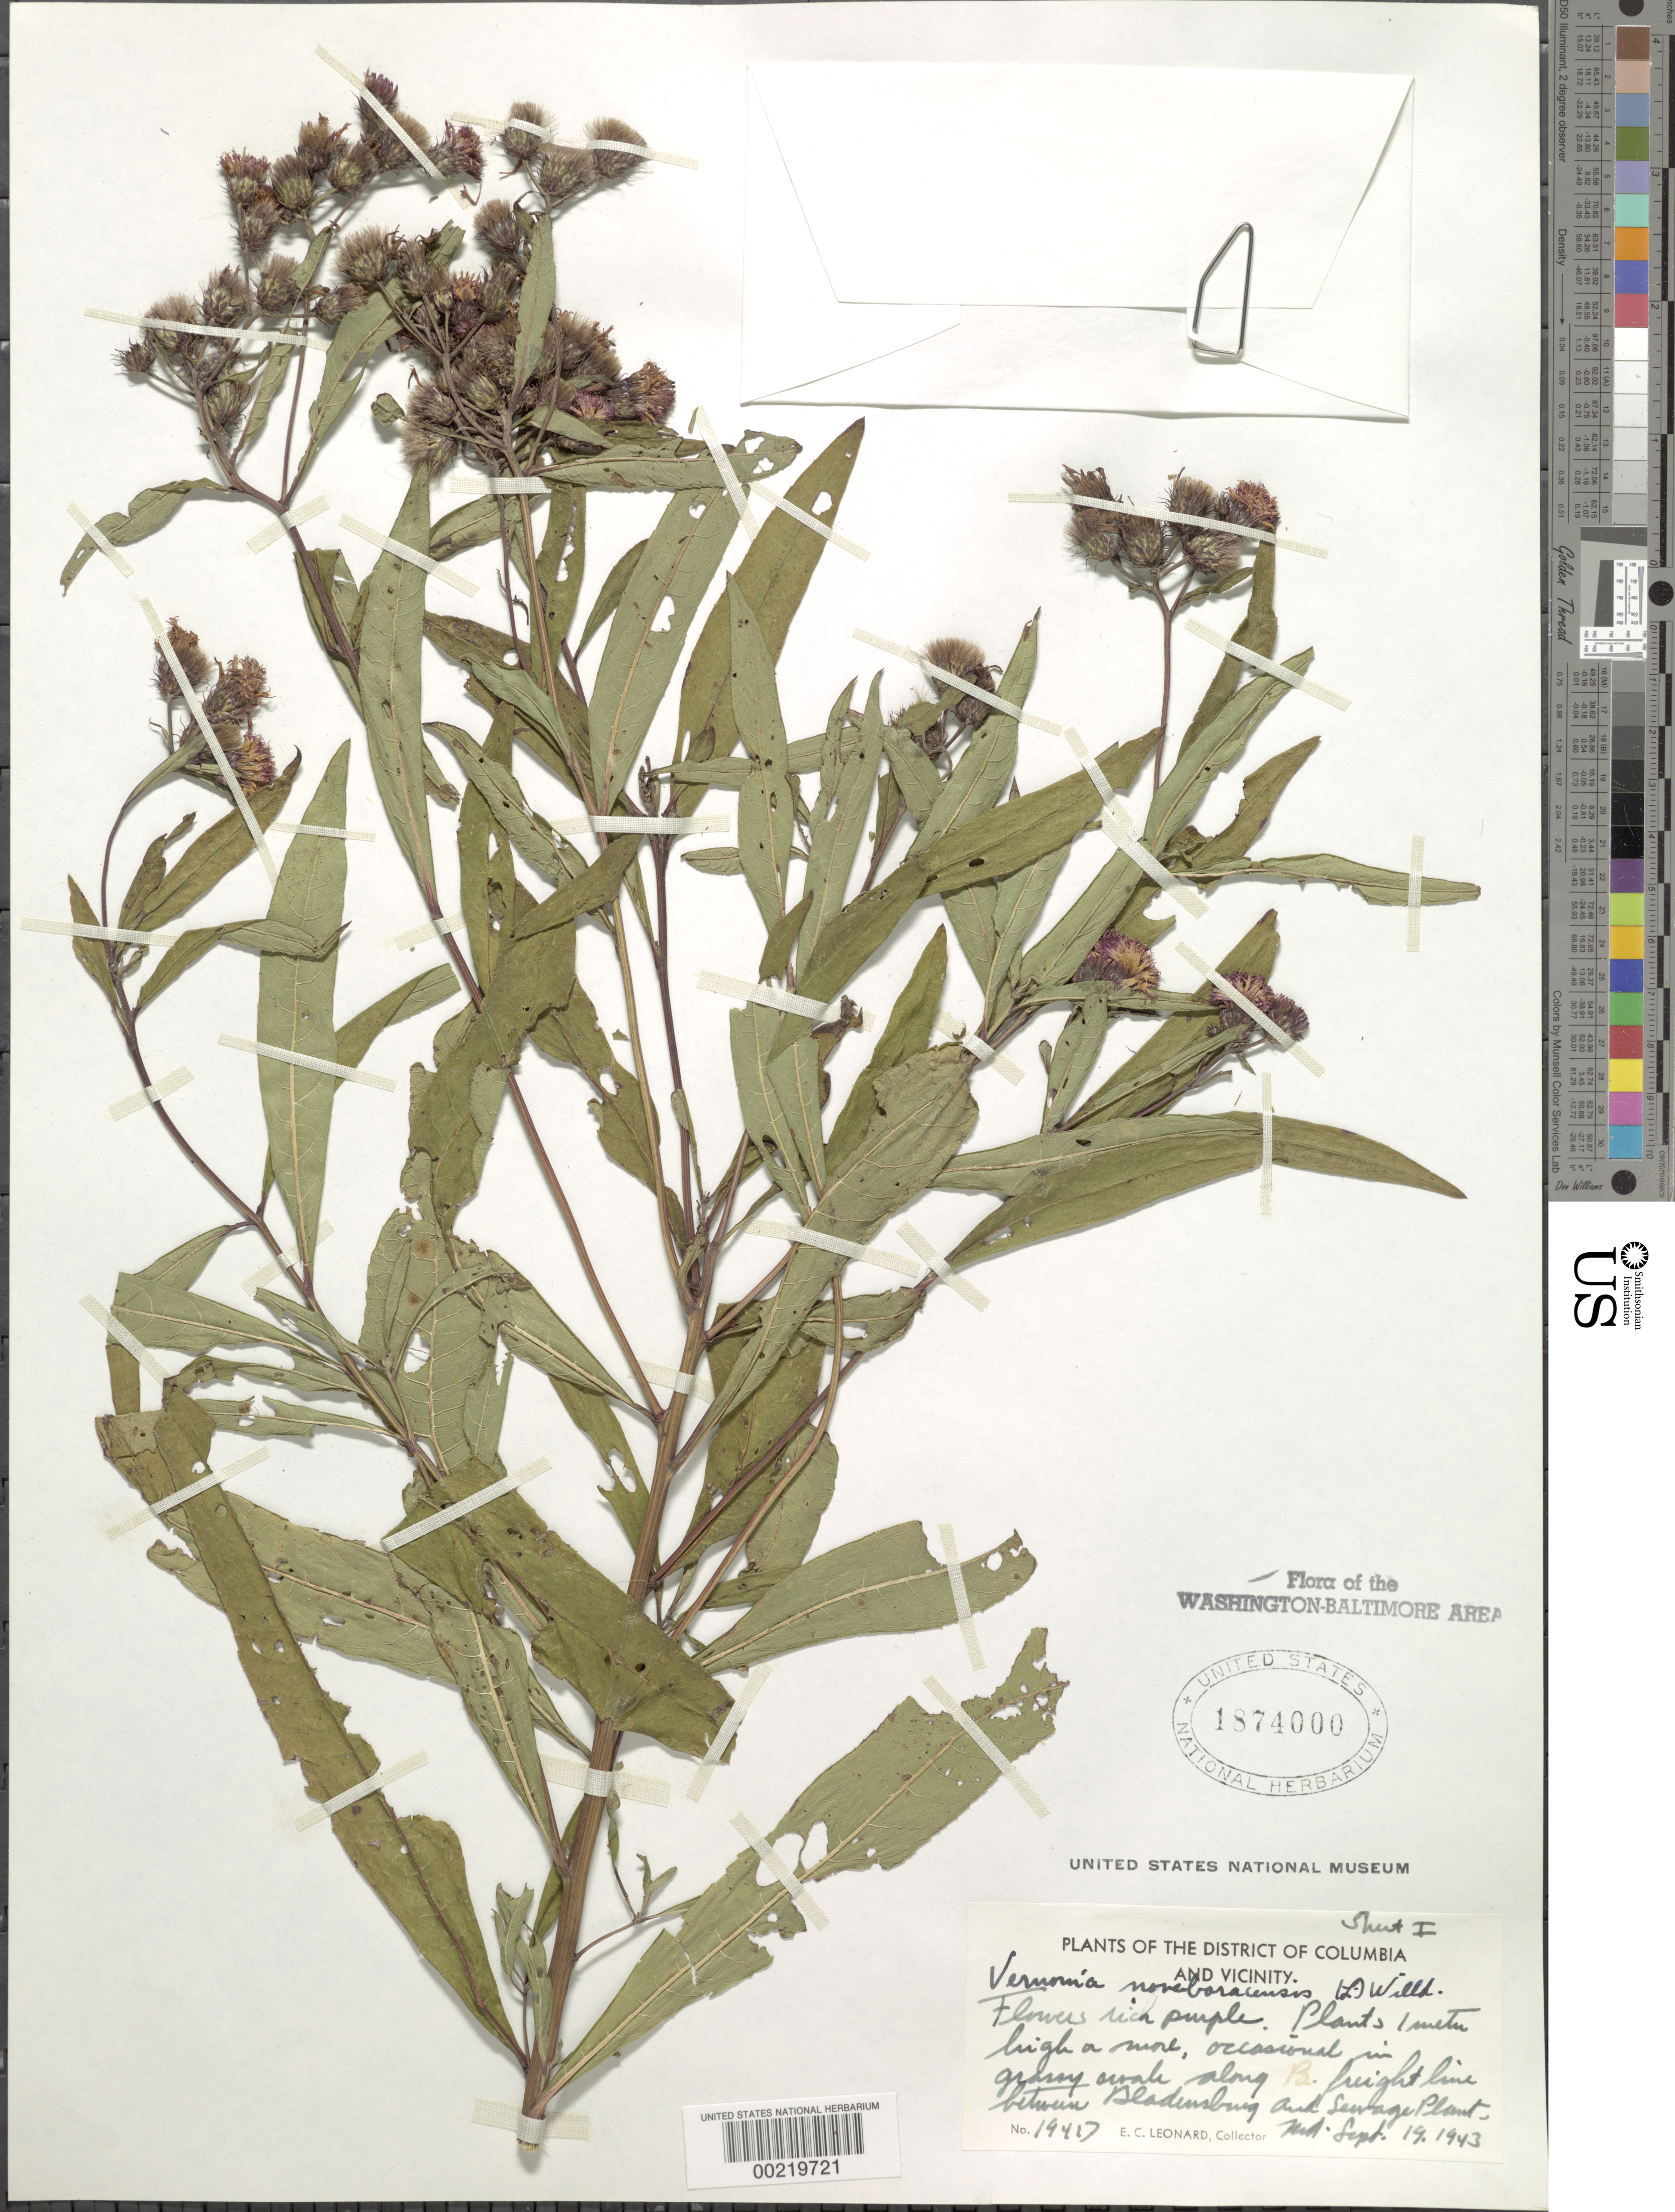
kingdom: Plantae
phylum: Tracheophyta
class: Magnoliopsida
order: Asterales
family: Asteraceae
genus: Vernonia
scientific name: Vernonia noveboracensis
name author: (L.) Michx.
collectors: E. C. Leonard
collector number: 19417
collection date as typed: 19 Sep 1943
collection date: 1943-09-19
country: United States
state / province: Maryland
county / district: Prince George's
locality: between Bladensburg and Sewage Plant. along Pa. Freight Line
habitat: Grassy swale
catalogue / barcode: US 1874000